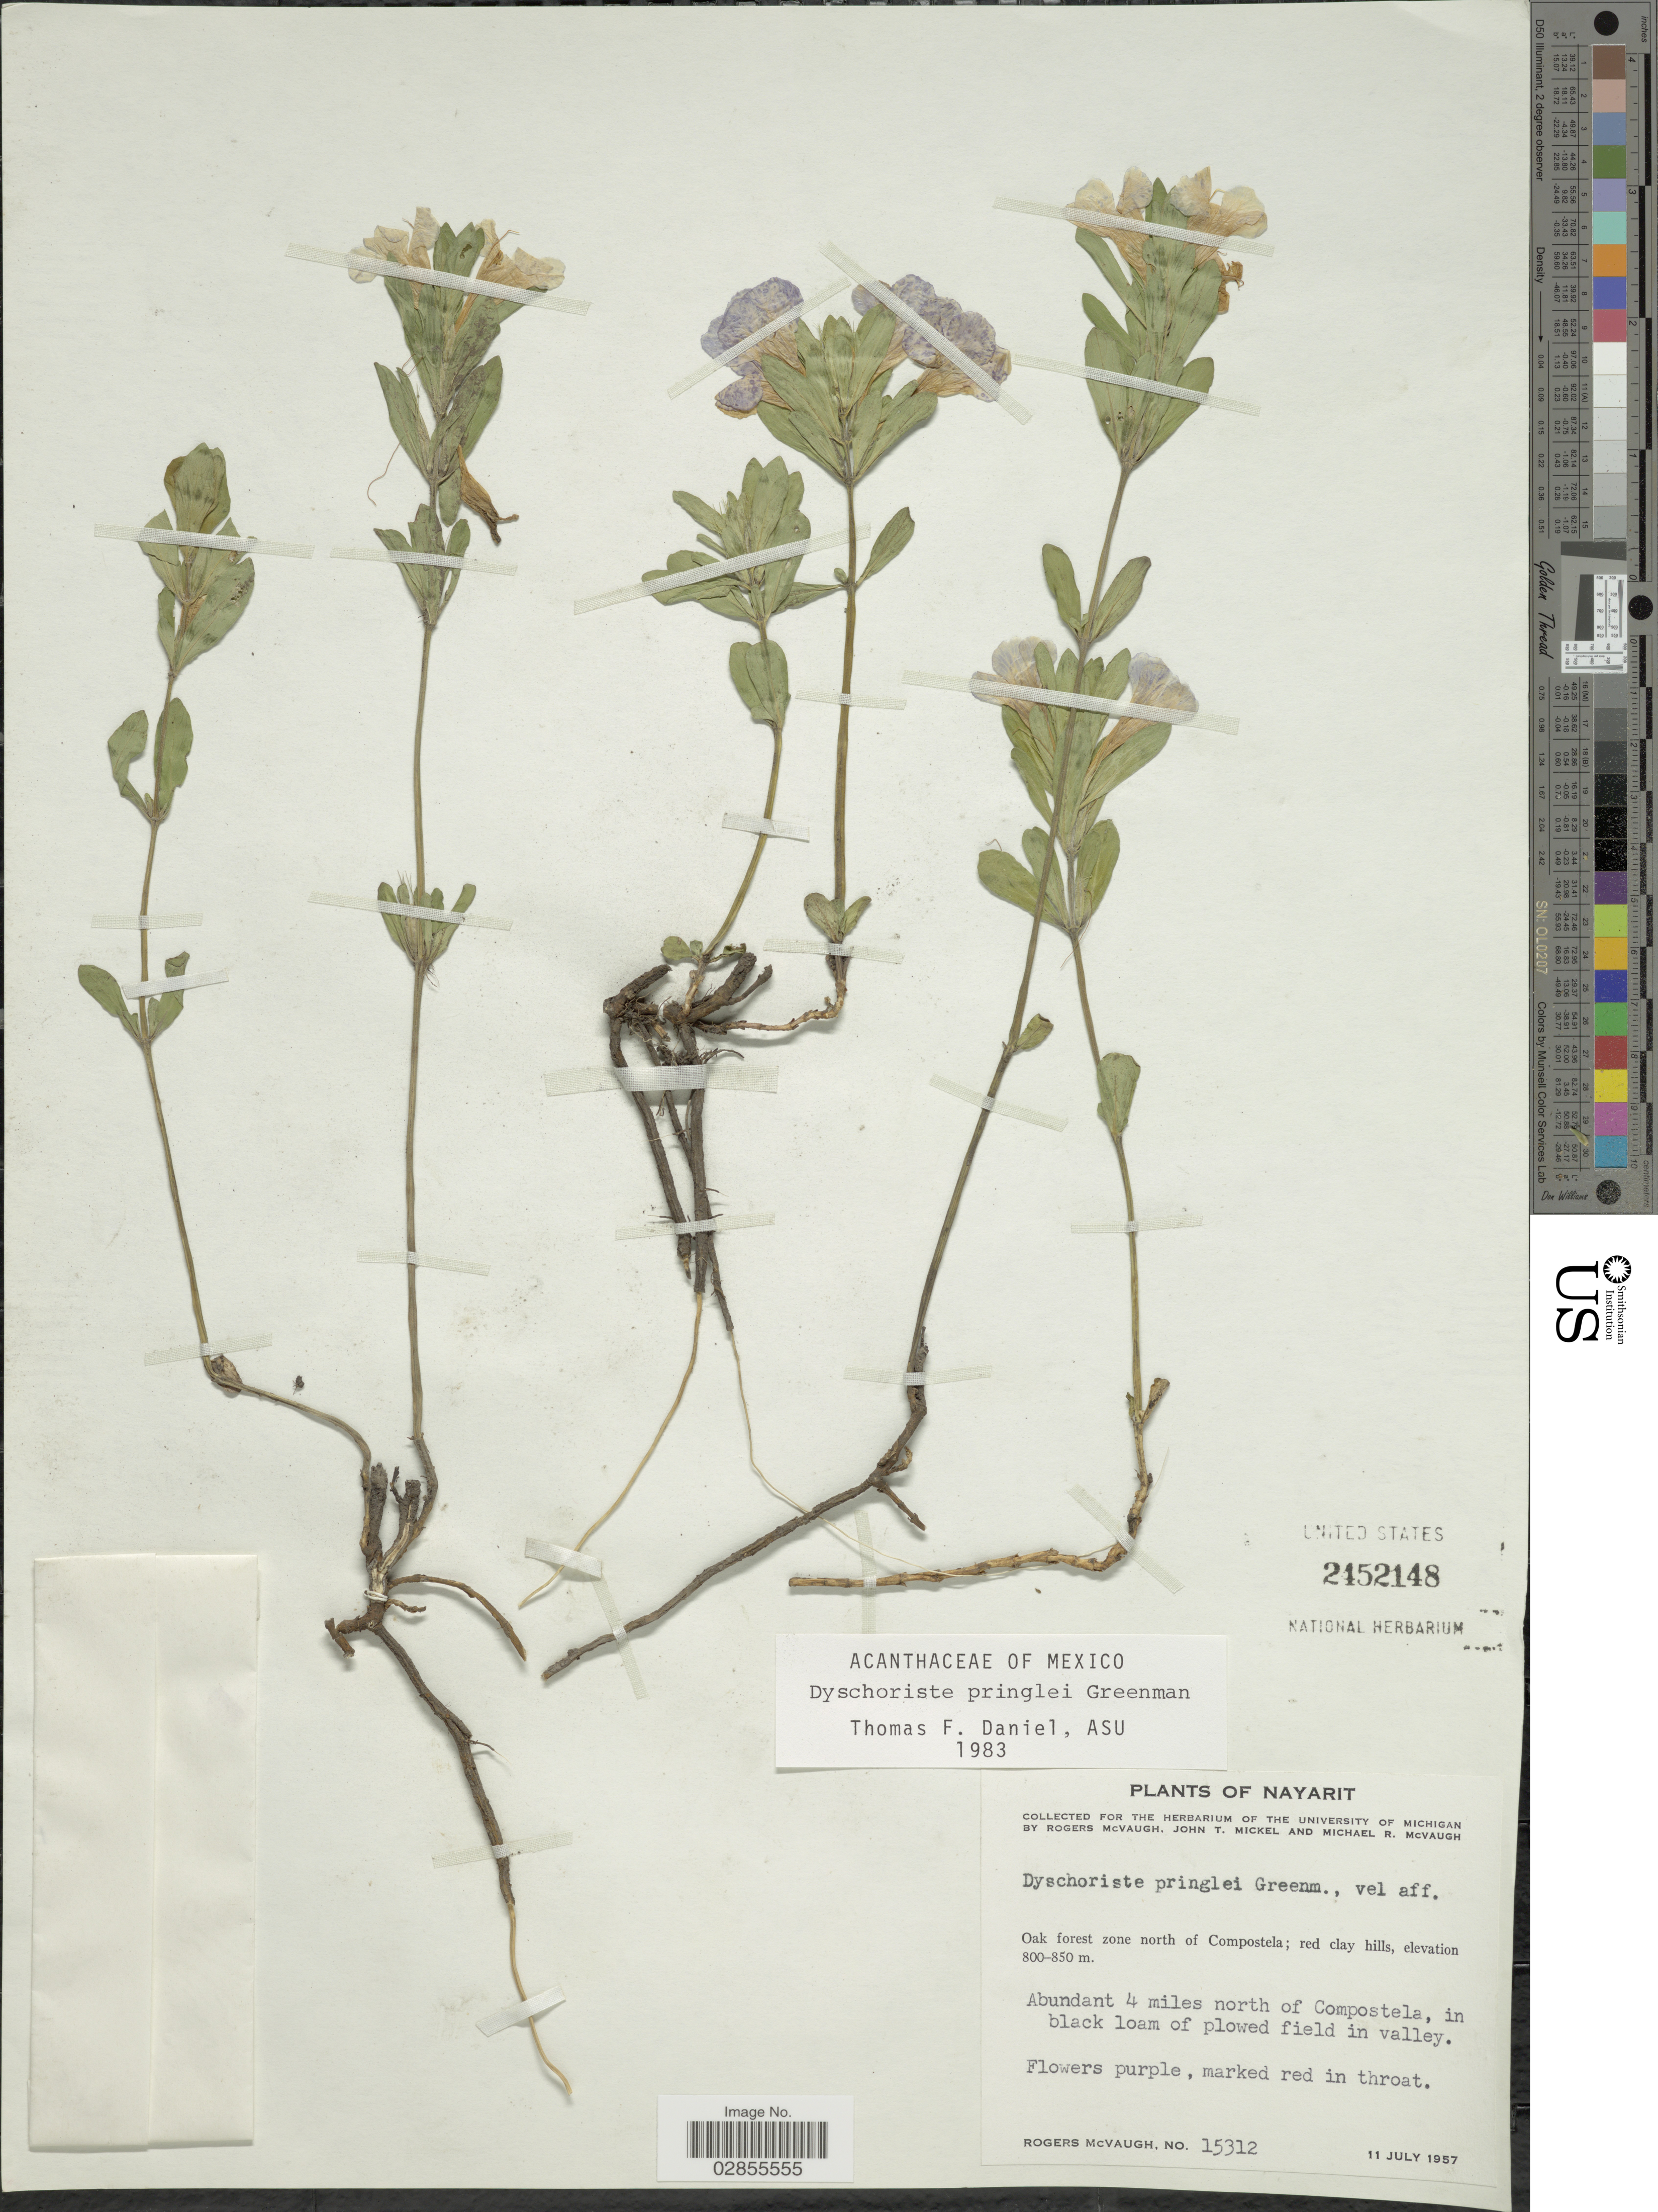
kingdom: Plantae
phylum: Tracheophyta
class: Magnoliopsida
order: Lamiales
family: Acanthaceae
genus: Dyschoriste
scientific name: Dyschoriste pringlei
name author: Greenm.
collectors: R. McVaugh, J. T. Mickel & M. R. McVaugh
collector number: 15312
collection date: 1957-07-11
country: Mexico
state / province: Nayarit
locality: Oak forest zone north of Compostela; red clay hills.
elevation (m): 800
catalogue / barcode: US 2452148